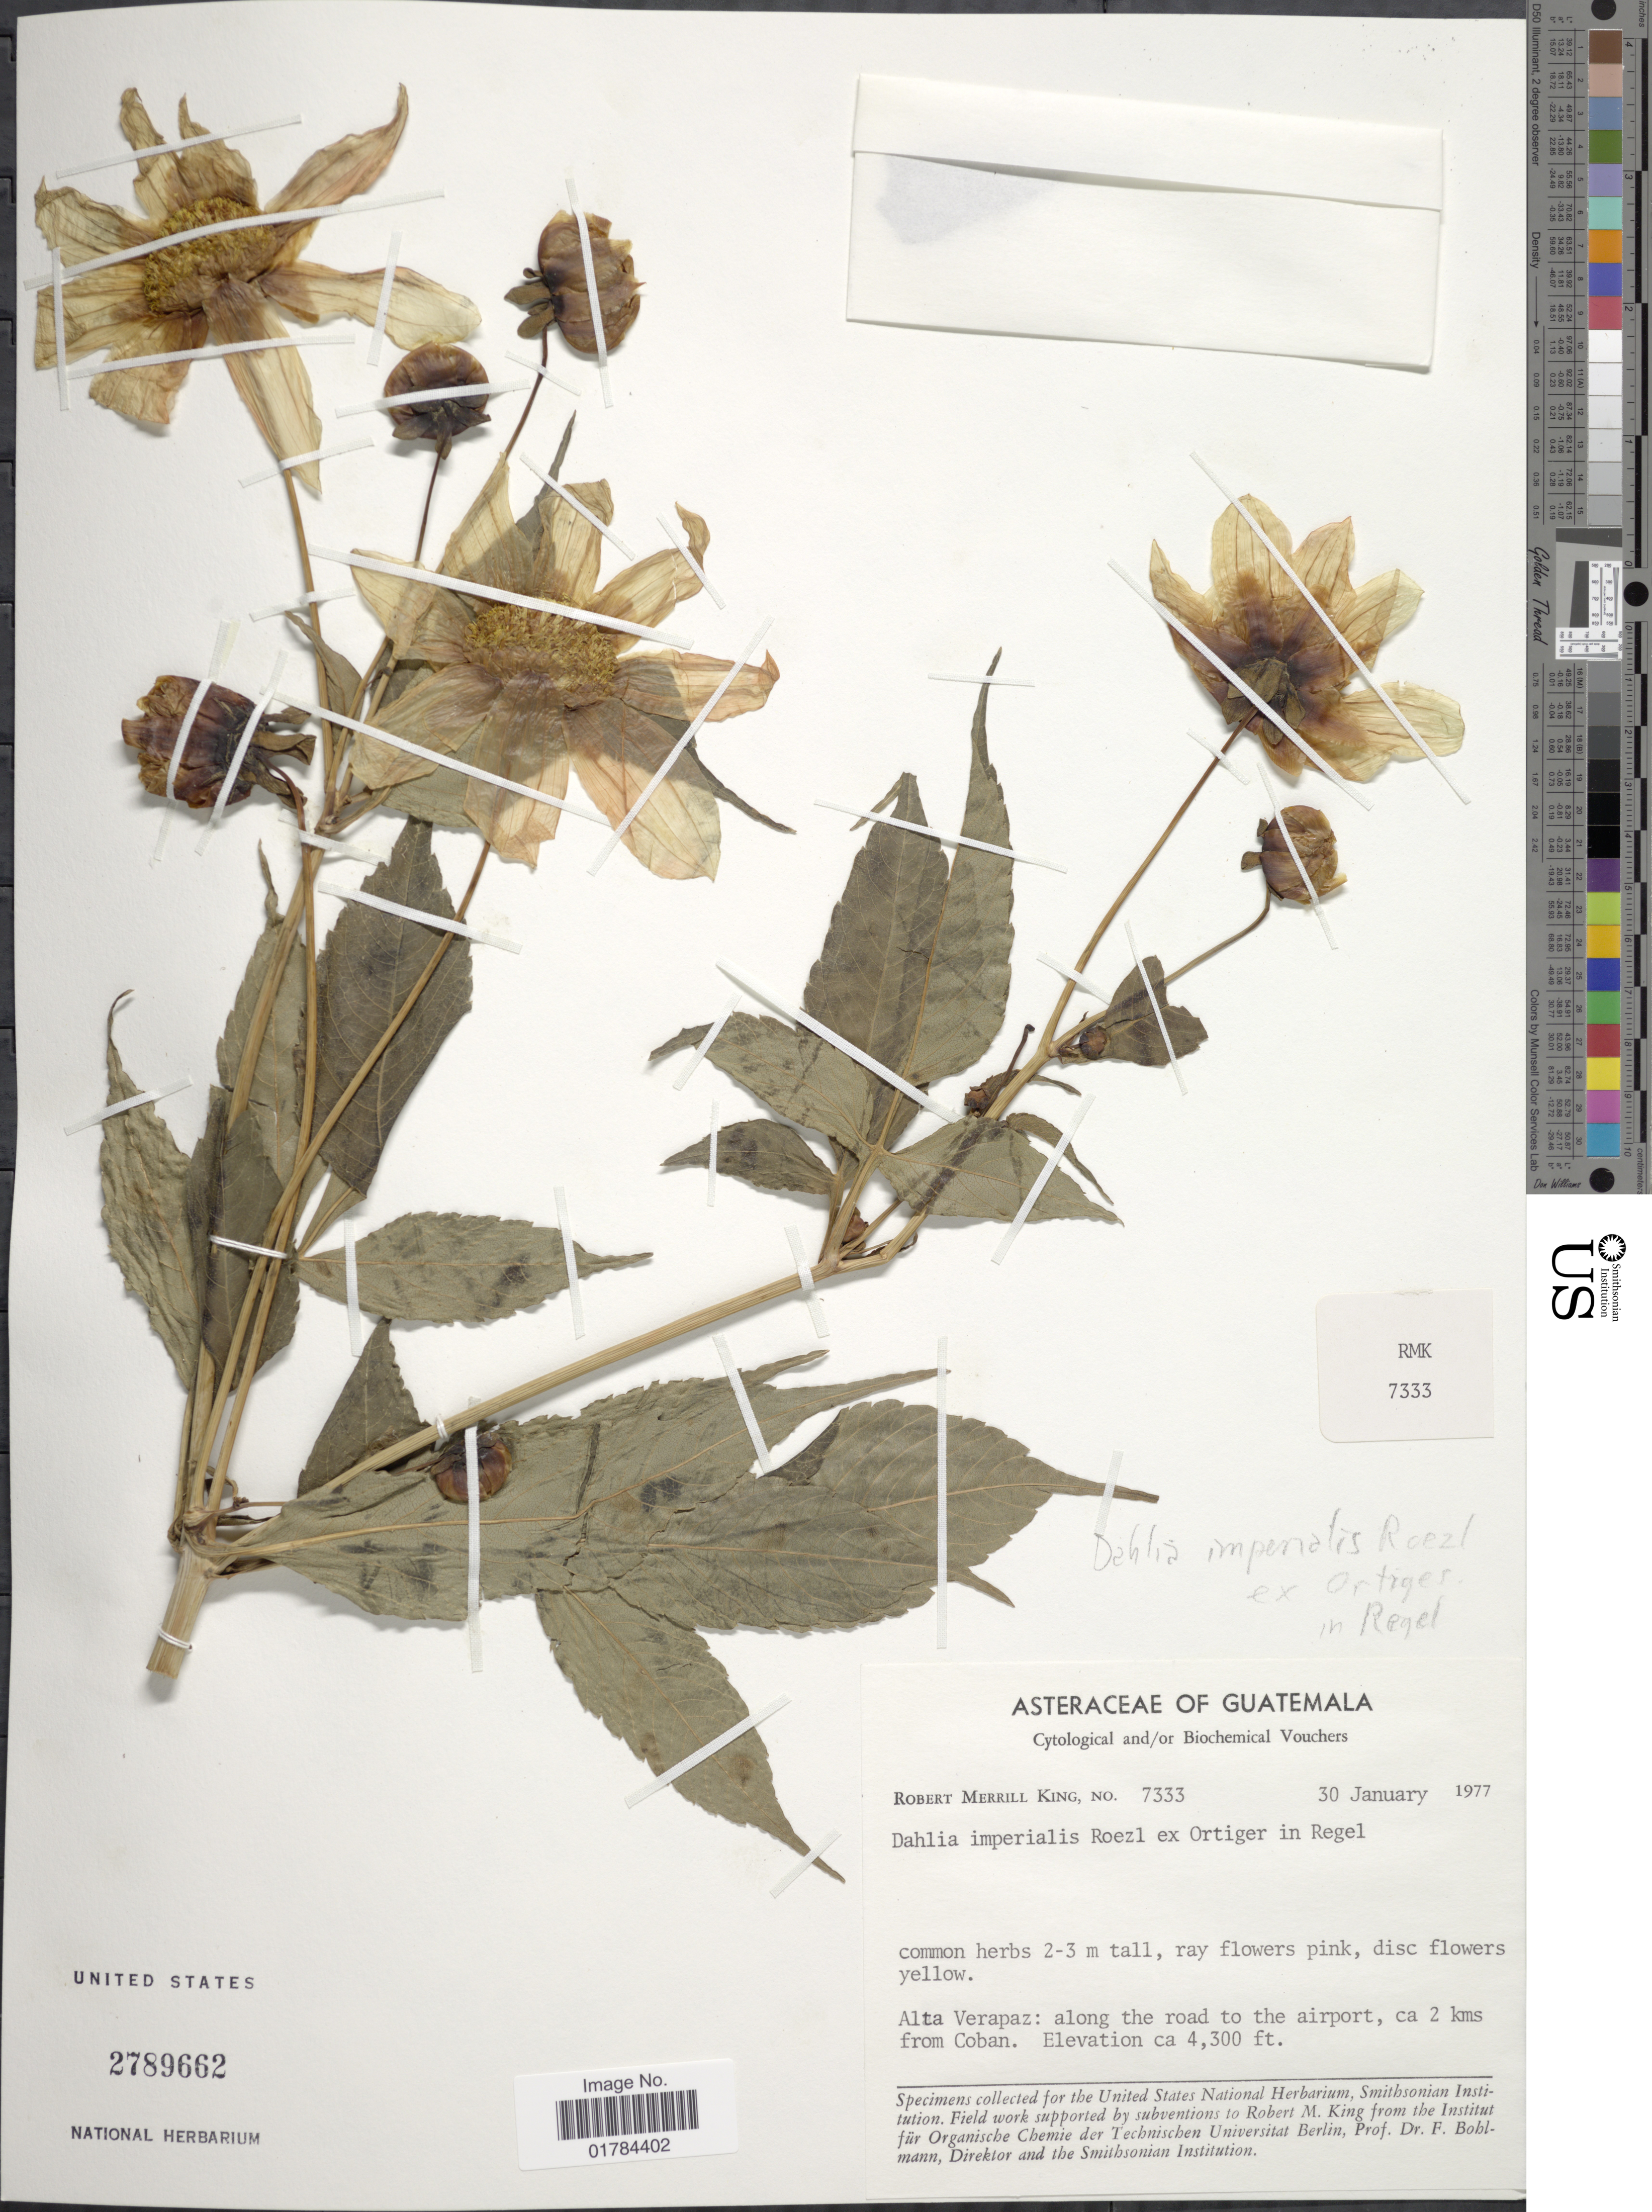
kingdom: Plantae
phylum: Tracheophyta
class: Magnoliopsida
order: Asterales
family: Asteraceae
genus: Dahlia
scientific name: Dahlia imperialis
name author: Roezl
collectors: R. M. King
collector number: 7333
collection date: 1977-01-30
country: Guatemala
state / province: Alta Verapaz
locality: Along the road to the airport, ca. 2 kms from Coban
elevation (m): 1311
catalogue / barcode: US 2789662